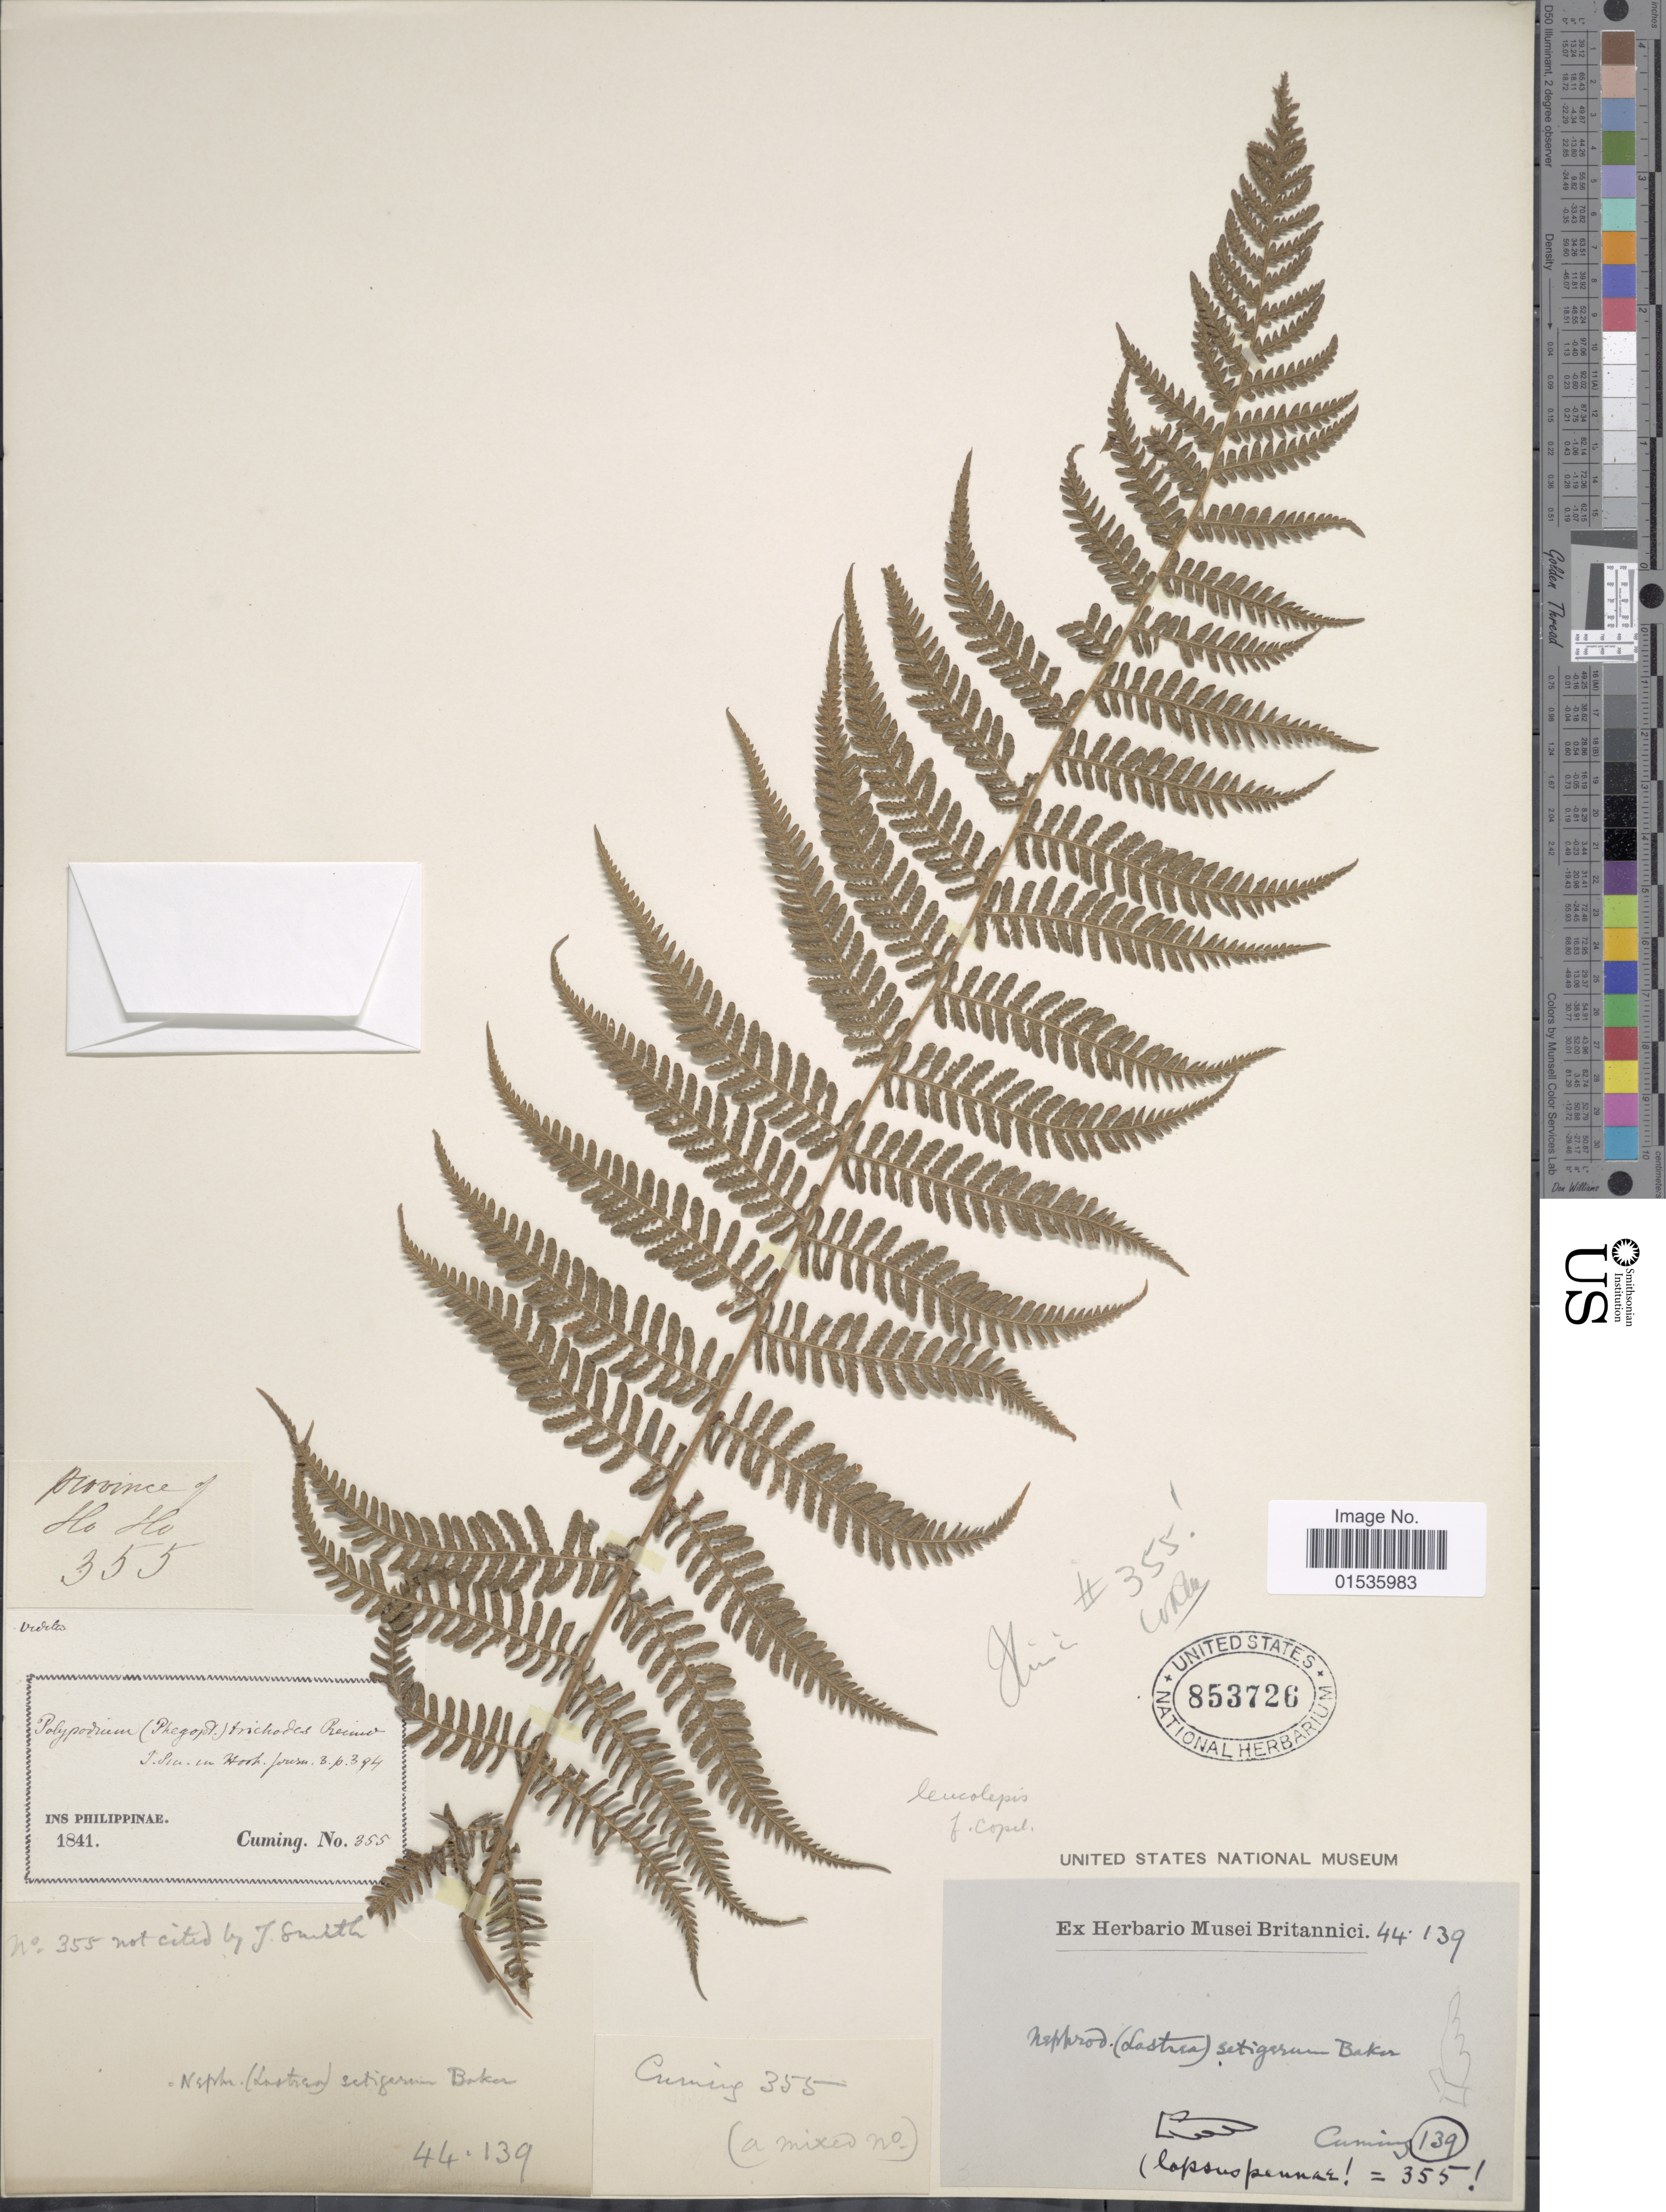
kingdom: Plantae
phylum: Tracheophyta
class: Polypodiopsida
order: Polypodiales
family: Thelypteridaceae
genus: Macrothelypteris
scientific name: Macrothelypteris polypodioides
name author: (Hook.) Holttum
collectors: -. Cuming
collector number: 139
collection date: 1841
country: Philippines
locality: Ins, Philippinae.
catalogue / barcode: US 853726